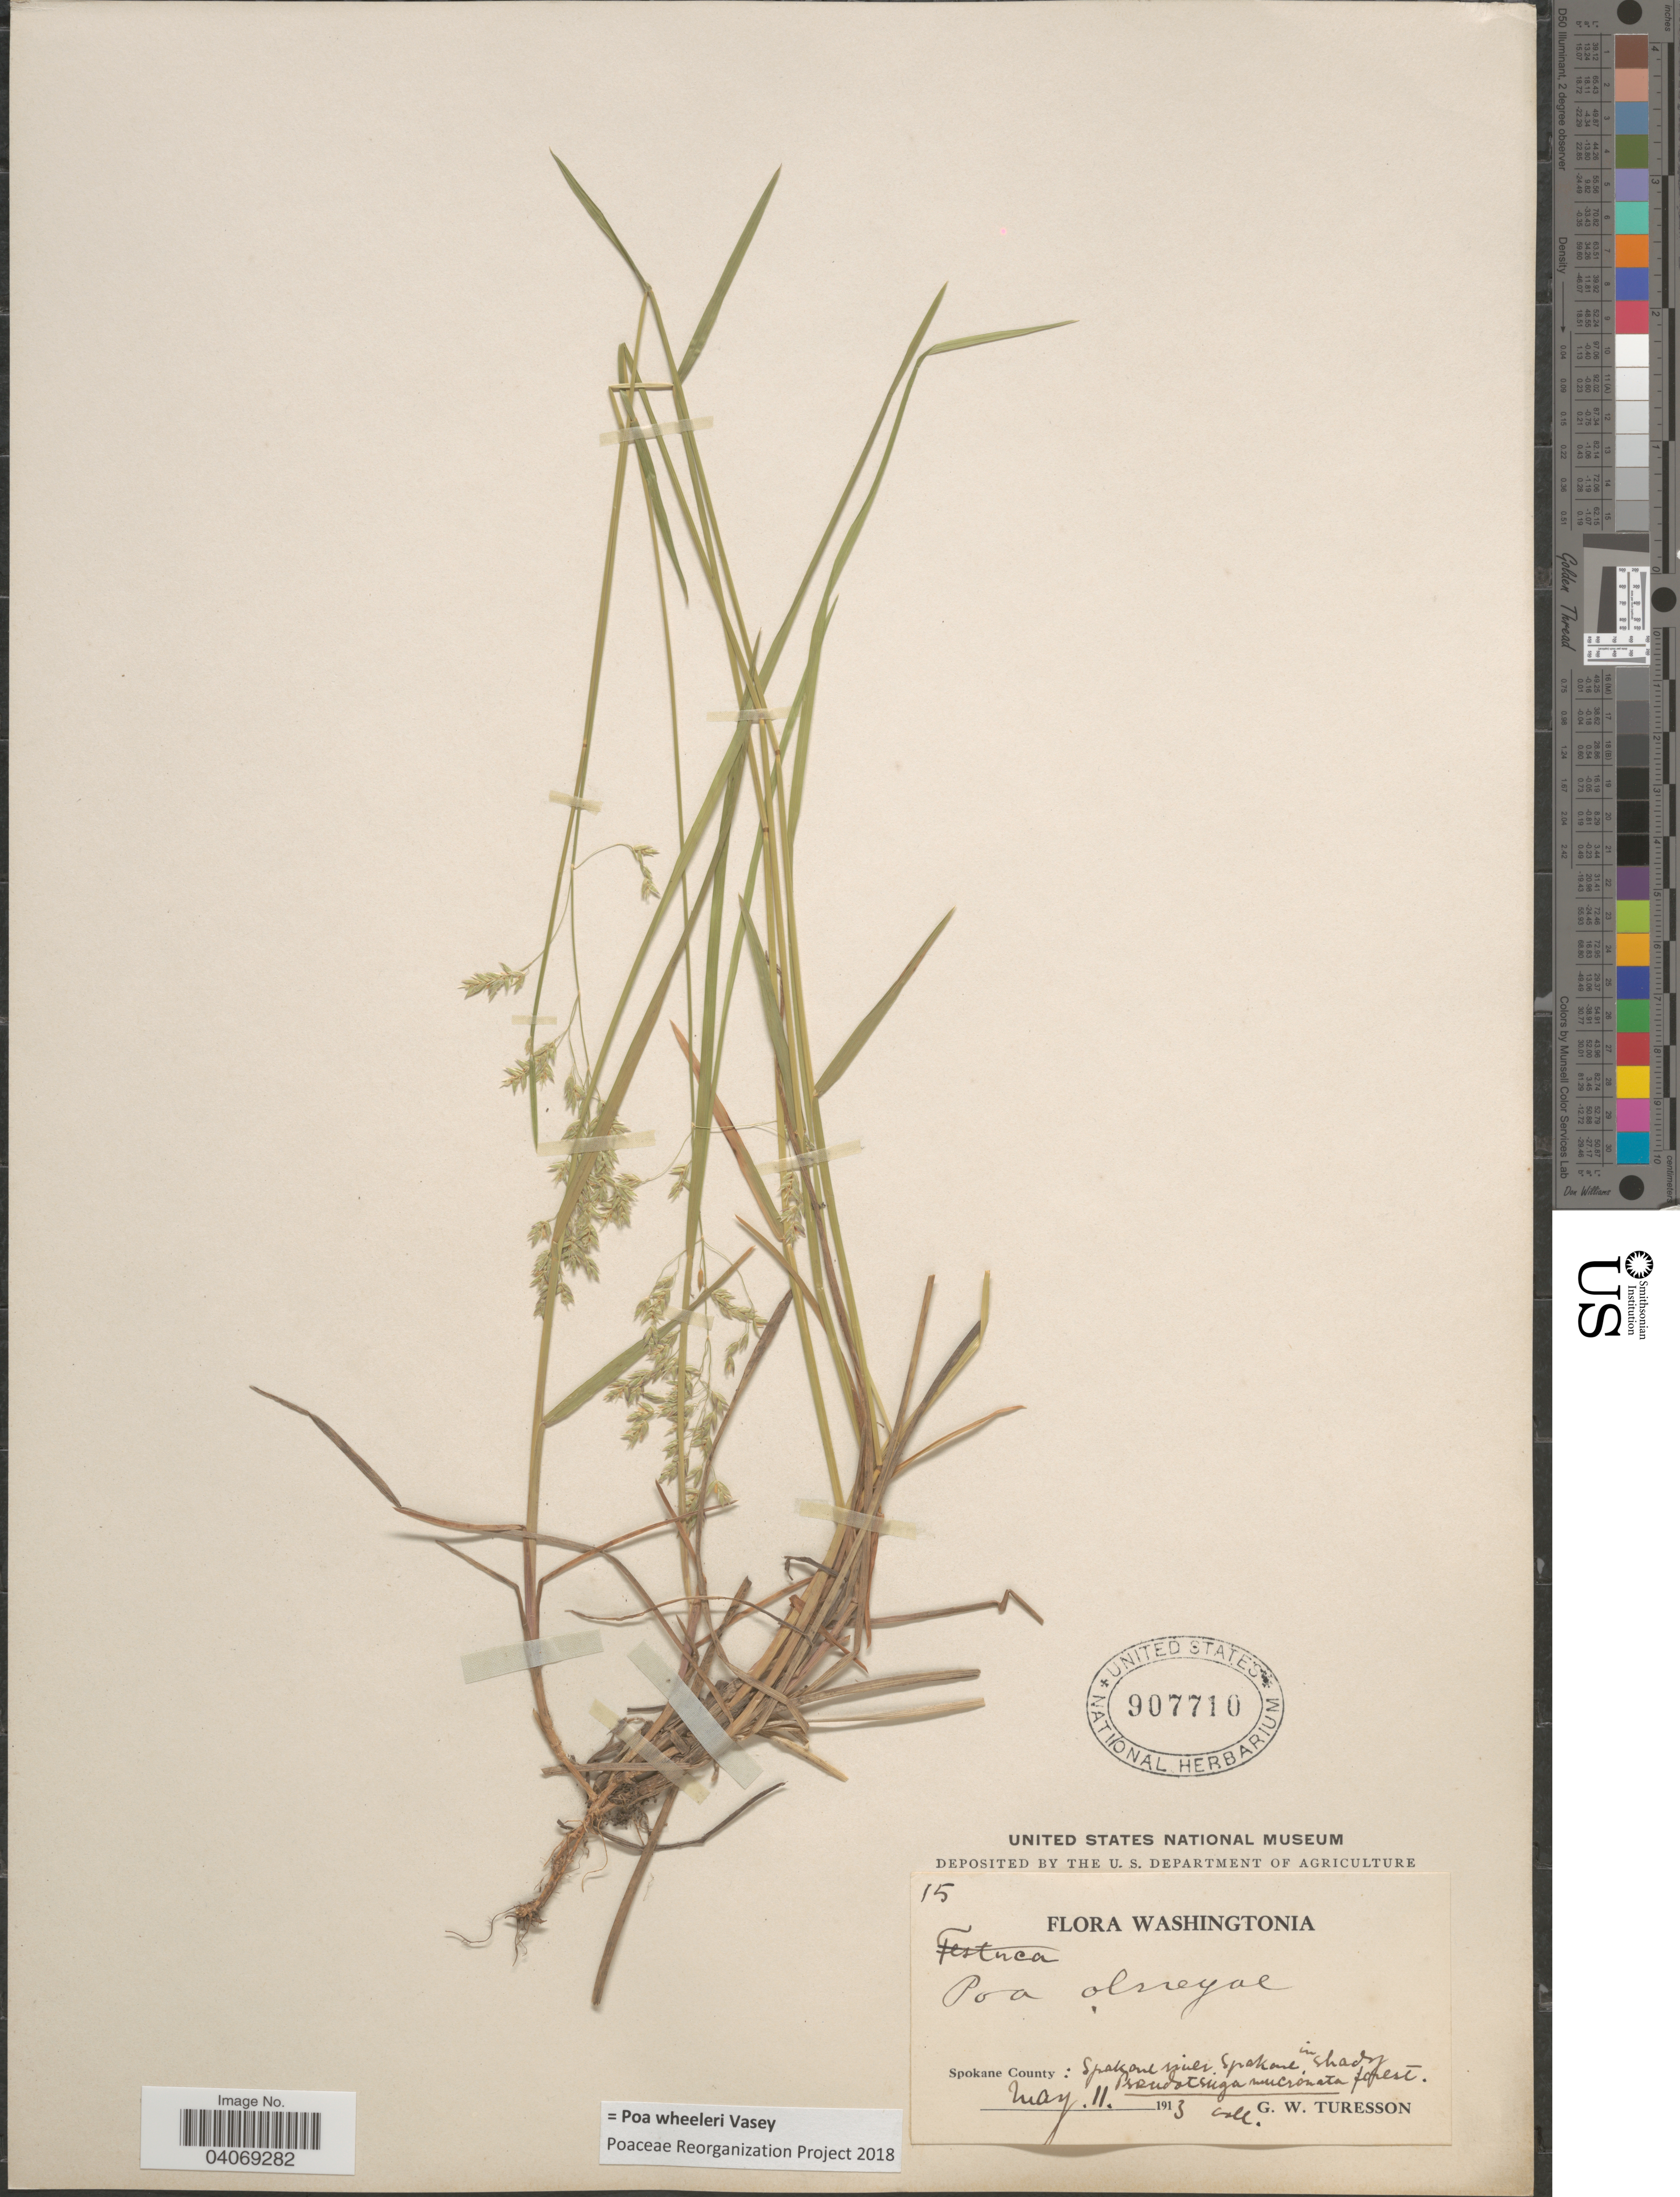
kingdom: Plantae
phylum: Tracheophyta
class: Liliopsida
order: Poales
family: Poaceae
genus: Poa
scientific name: Poa wheeleri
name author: Vasey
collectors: G. Turesson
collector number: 15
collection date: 1913-05-11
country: United States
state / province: Washington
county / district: Spokane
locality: Spokane County: Spokane river. Spokane in shady forest.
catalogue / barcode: US 907710